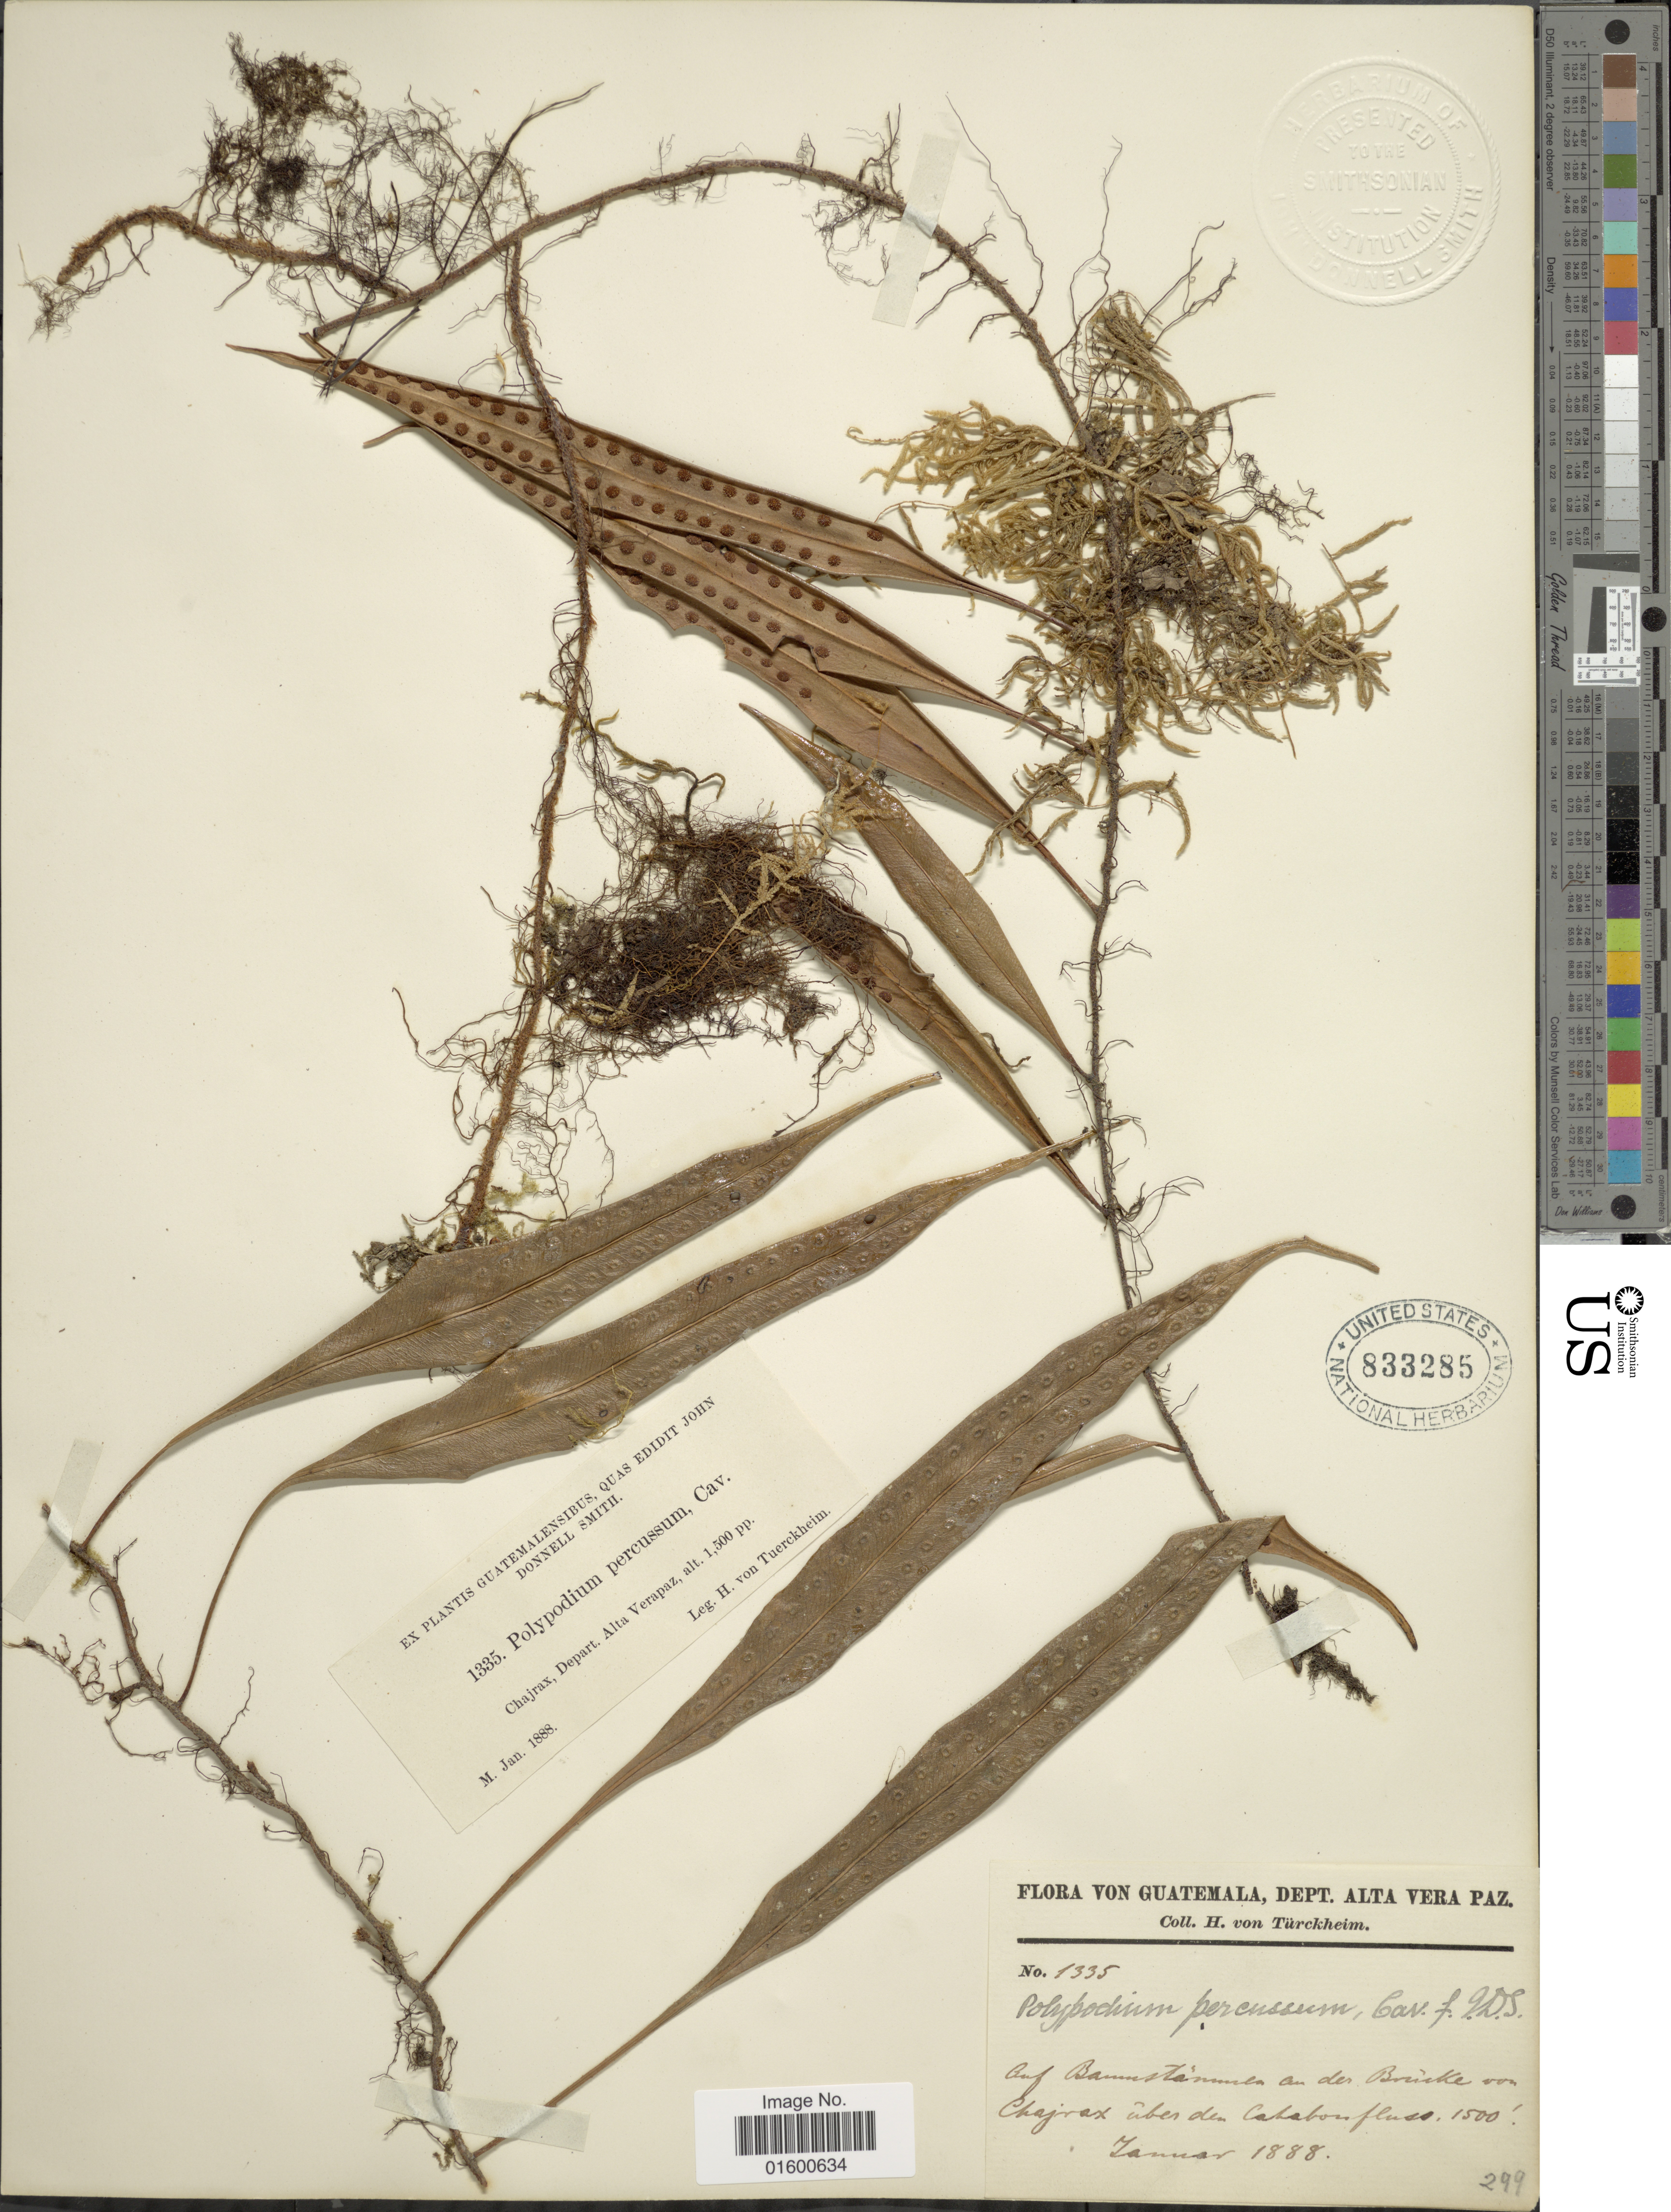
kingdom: Plantae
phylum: Tracheophyta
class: Polypodiopsida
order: Polypodiales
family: Polypodiaceae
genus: Microgramma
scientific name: Microgramma percussa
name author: (Cav.) de la Sota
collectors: H. von Türckheim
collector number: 1335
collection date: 1888-01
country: Guatemala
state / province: Alta Verapaz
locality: Guatemalensibus, Chajrax, Depart. Alta Verapaz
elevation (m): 457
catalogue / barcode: US 833285